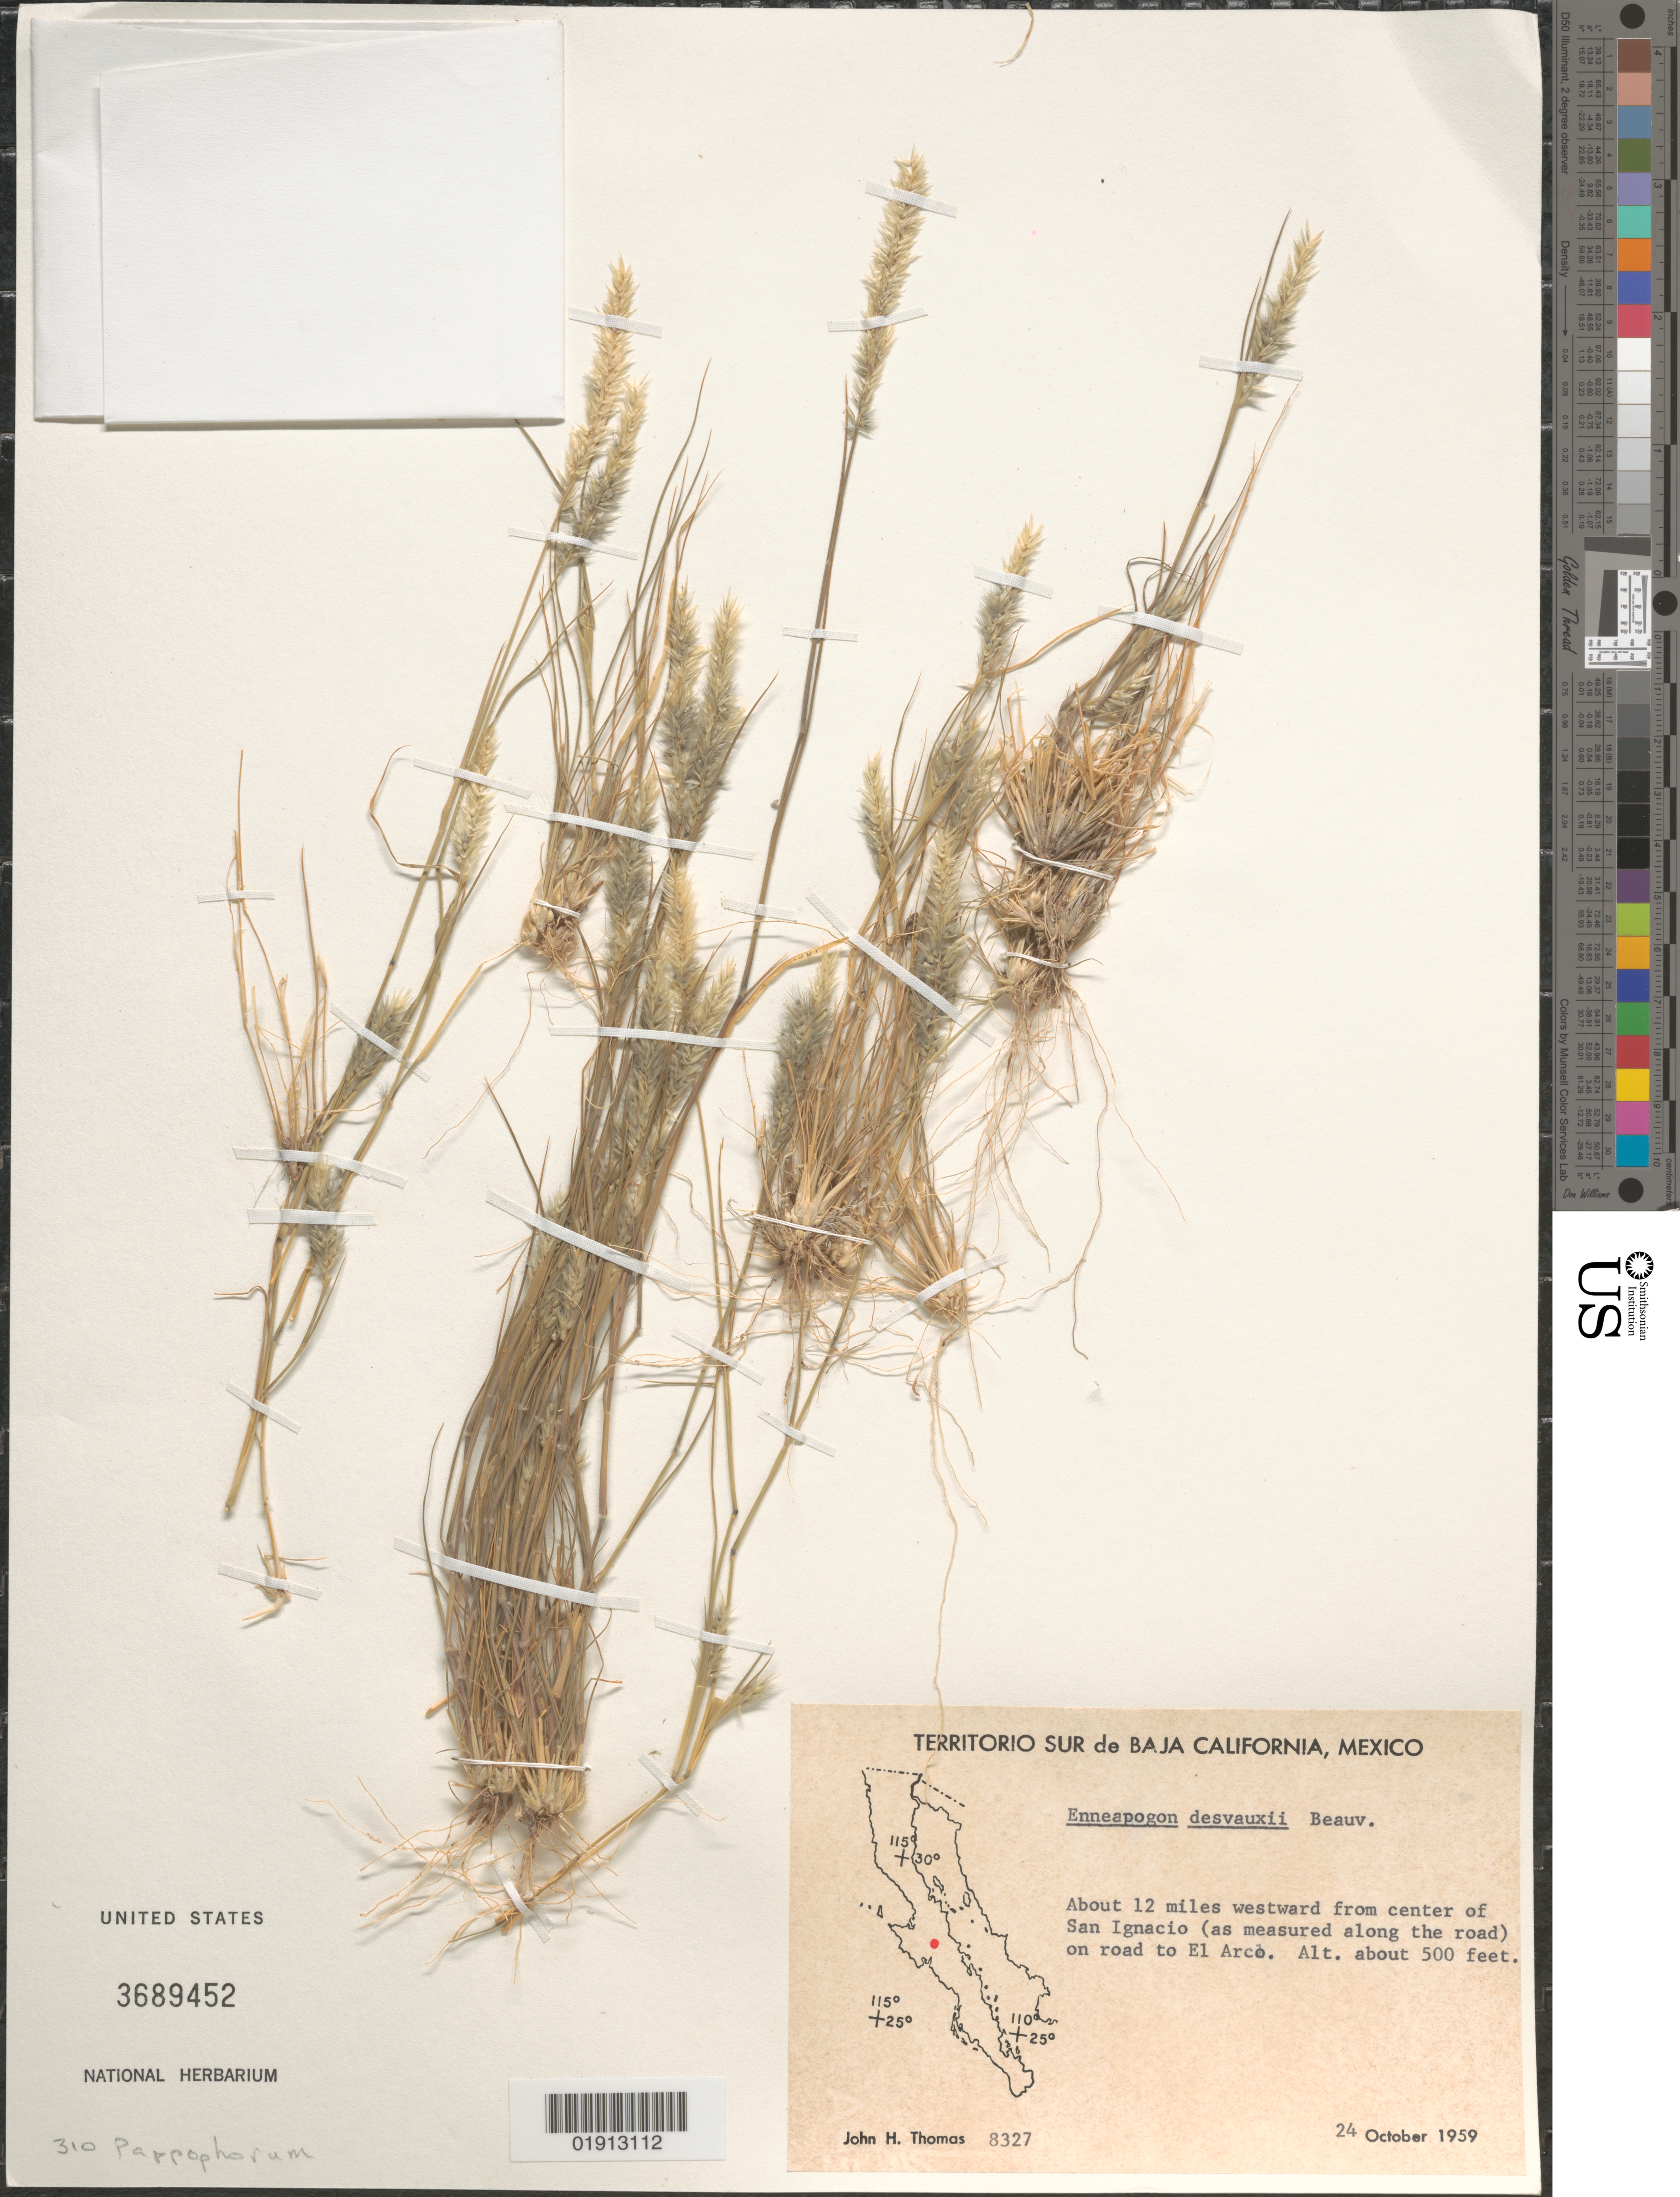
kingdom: Plantae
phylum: Tracheophyta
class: Liliopsida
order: Poales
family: Poaceae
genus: Enneapogon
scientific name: Enneapogon desvauxii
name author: P. Beauv.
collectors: J. H. Thomas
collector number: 8327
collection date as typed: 24 Oct 1959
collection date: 1959-10-24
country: Mexico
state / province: Baja California Sur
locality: About 12 miles westward from center of San Ignacio (as measured along the road) on road to El Arco.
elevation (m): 152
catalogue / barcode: US 3689452